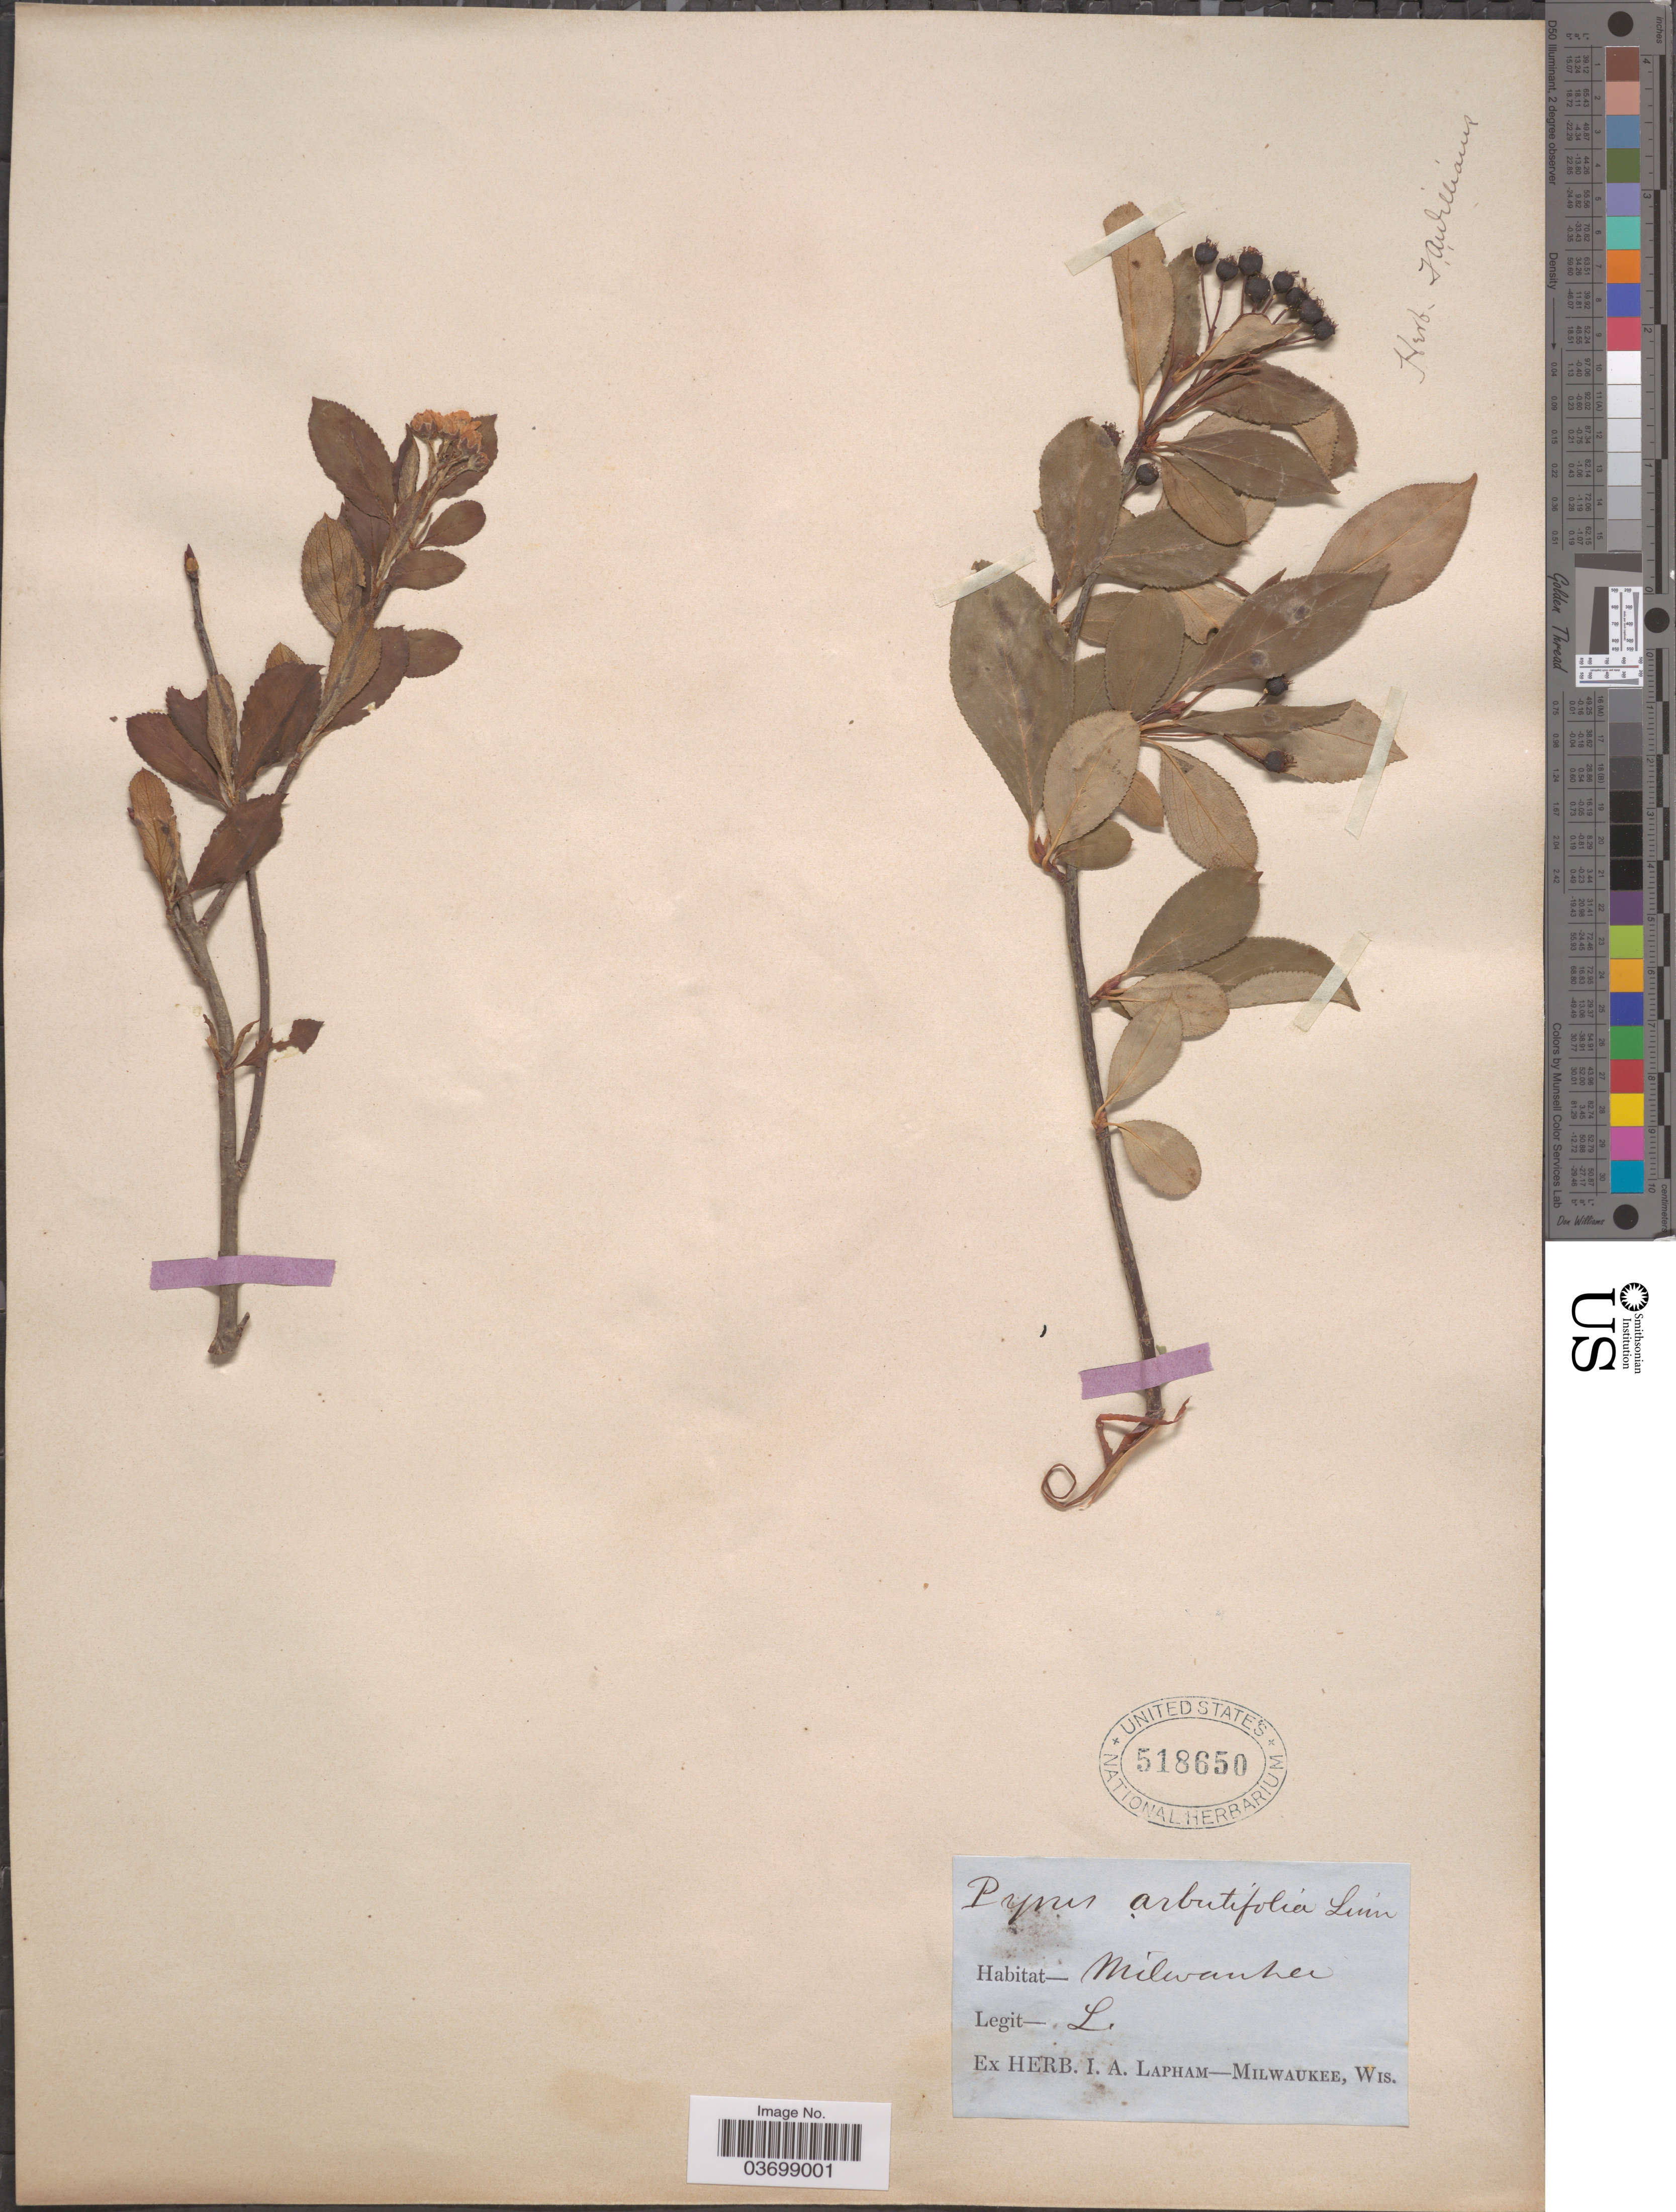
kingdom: Plantae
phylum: Tracheophyta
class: Magnoliopsida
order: Rosales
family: Rosaceae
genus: Aronia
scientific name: Aronia melanocarpa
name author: (Michx.) Elliott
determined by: Strong, M. T., (US), Smithsonian Institution - National Museum of Natural History (UNITED STATES)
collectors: I. Lapham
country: United States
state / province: Wisconsin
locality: Milwaukee.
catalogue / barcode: US 518650